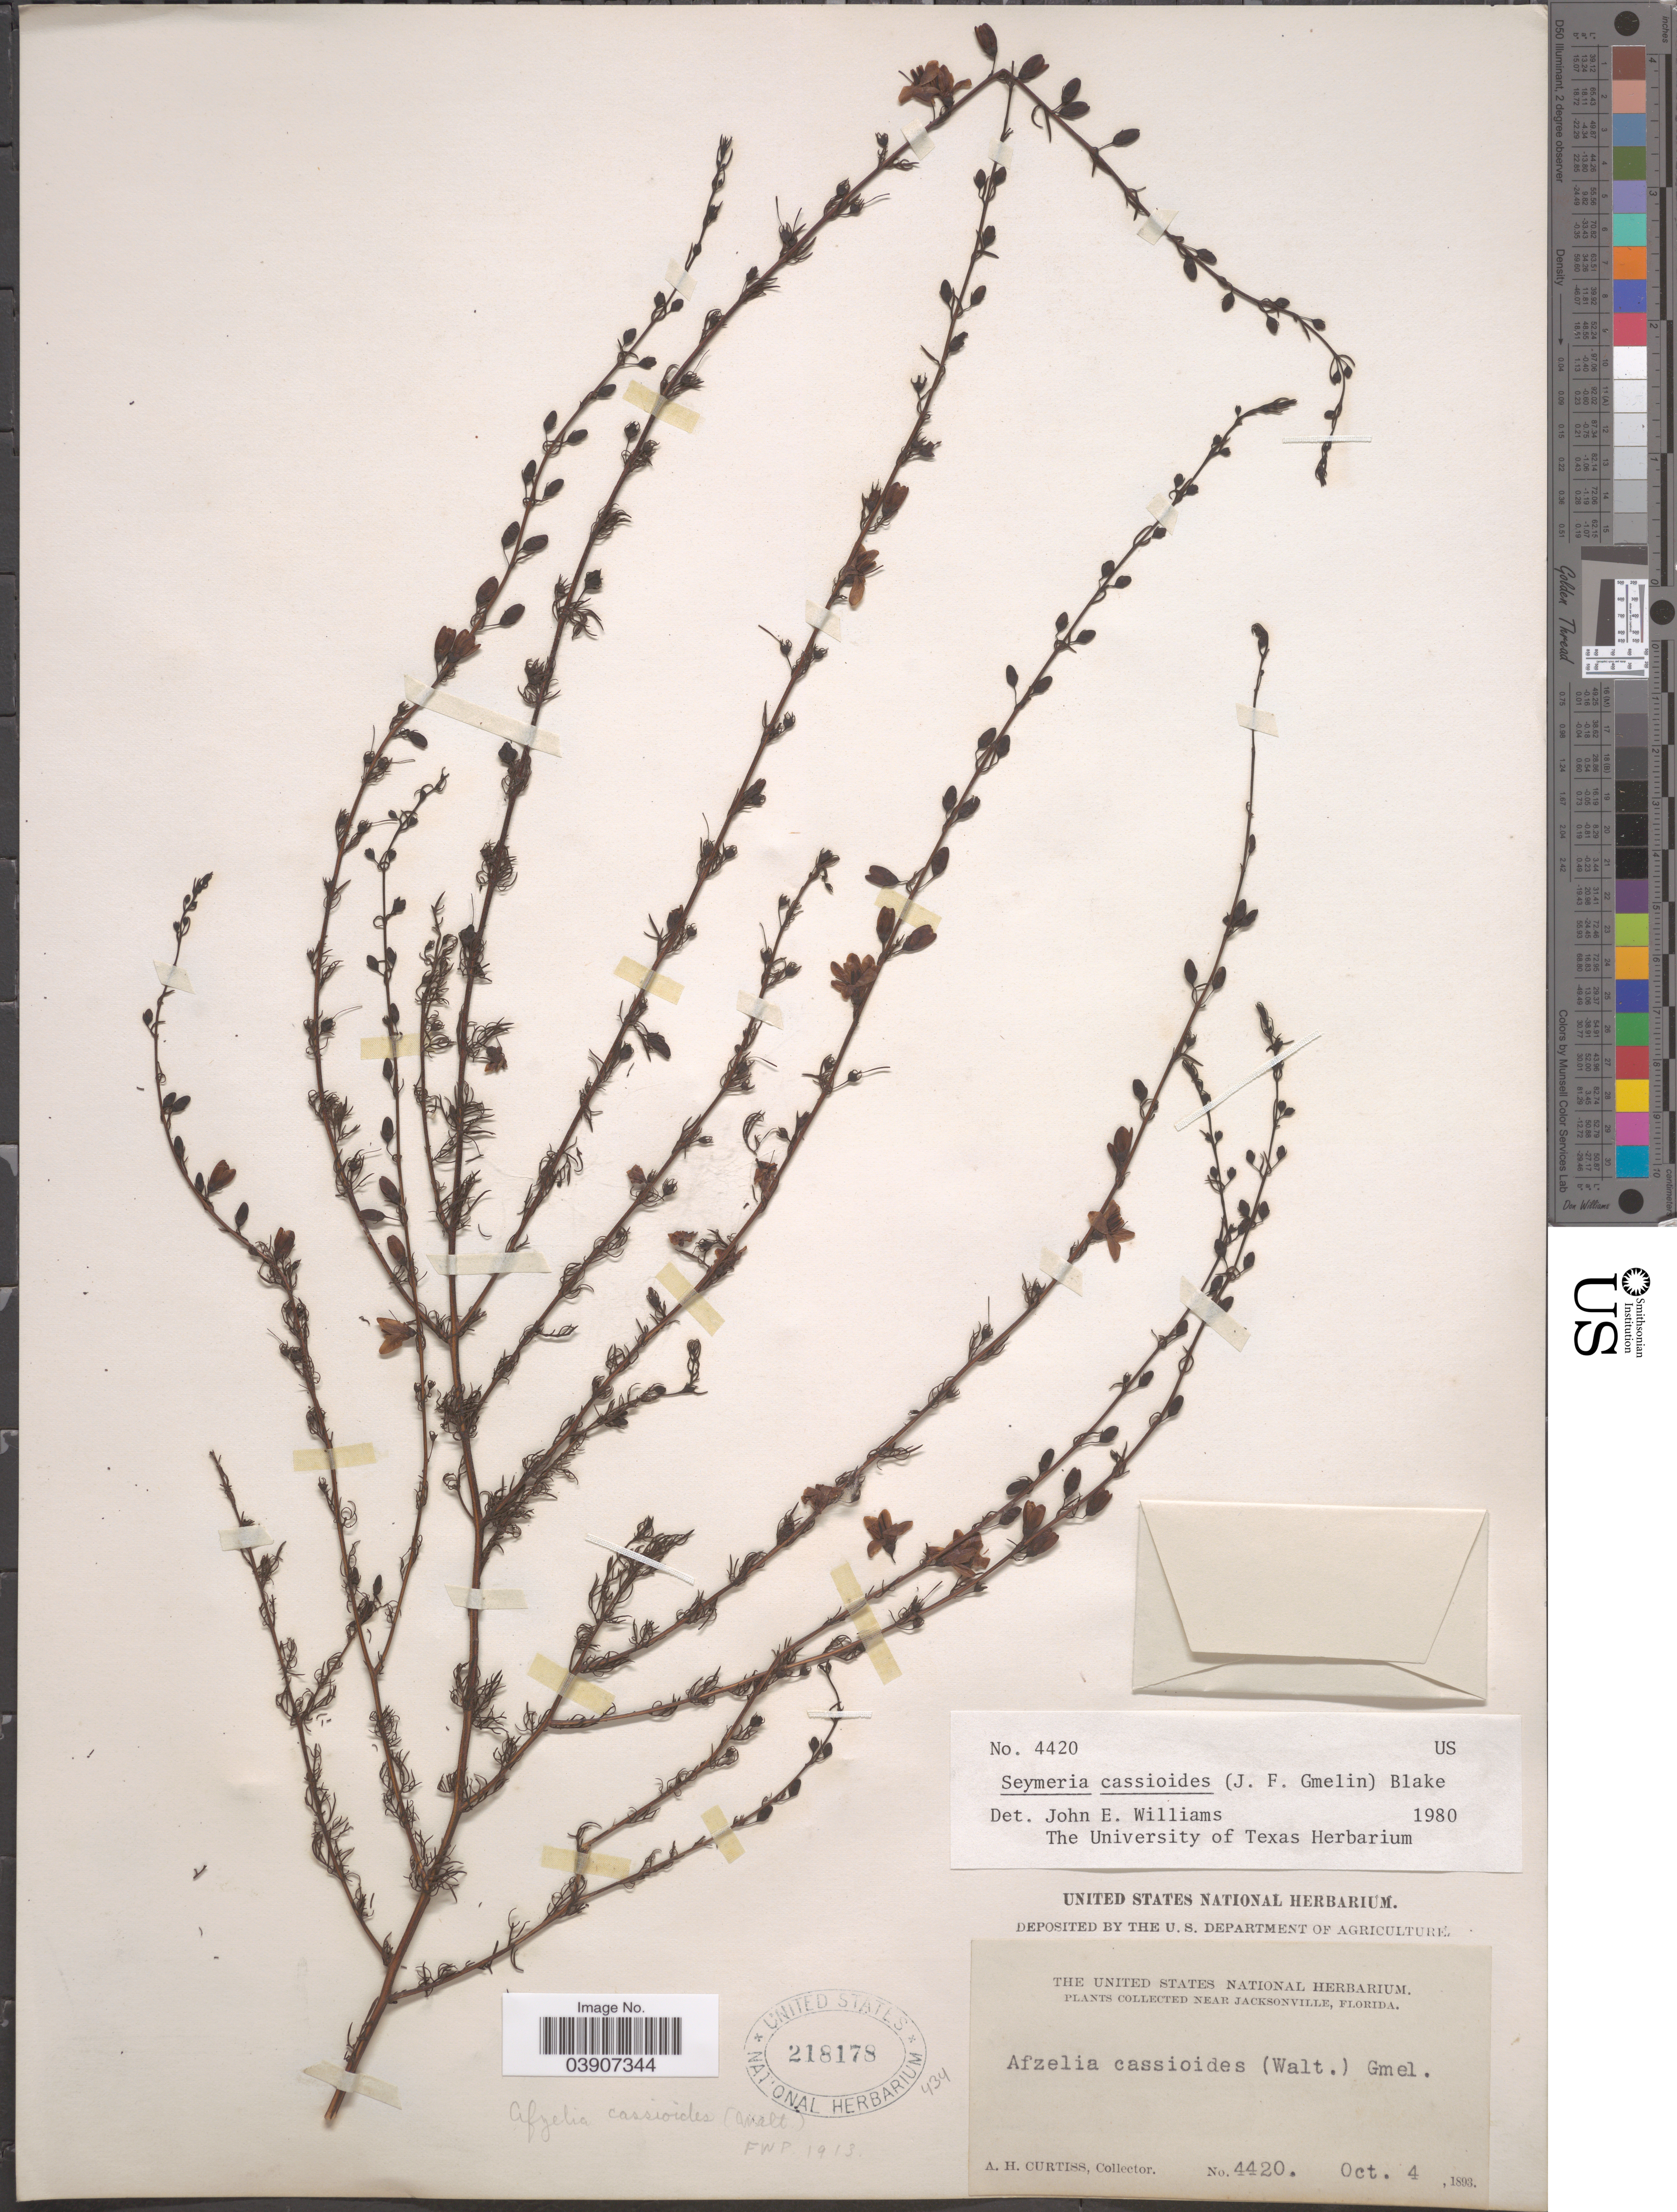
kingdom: Plantae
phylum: Tracheophyta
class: Magnoliopsida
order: Lamiales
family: Orobanchaceae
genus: Seymeria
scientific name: Seymeria cassioides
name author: (J.F. Gmel.) S.F. Blake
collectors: A. H. Curtiss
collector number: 4420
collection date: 1893-10-04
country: United States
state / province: Florida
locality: Near Jacksonville.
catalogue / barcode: US 218178